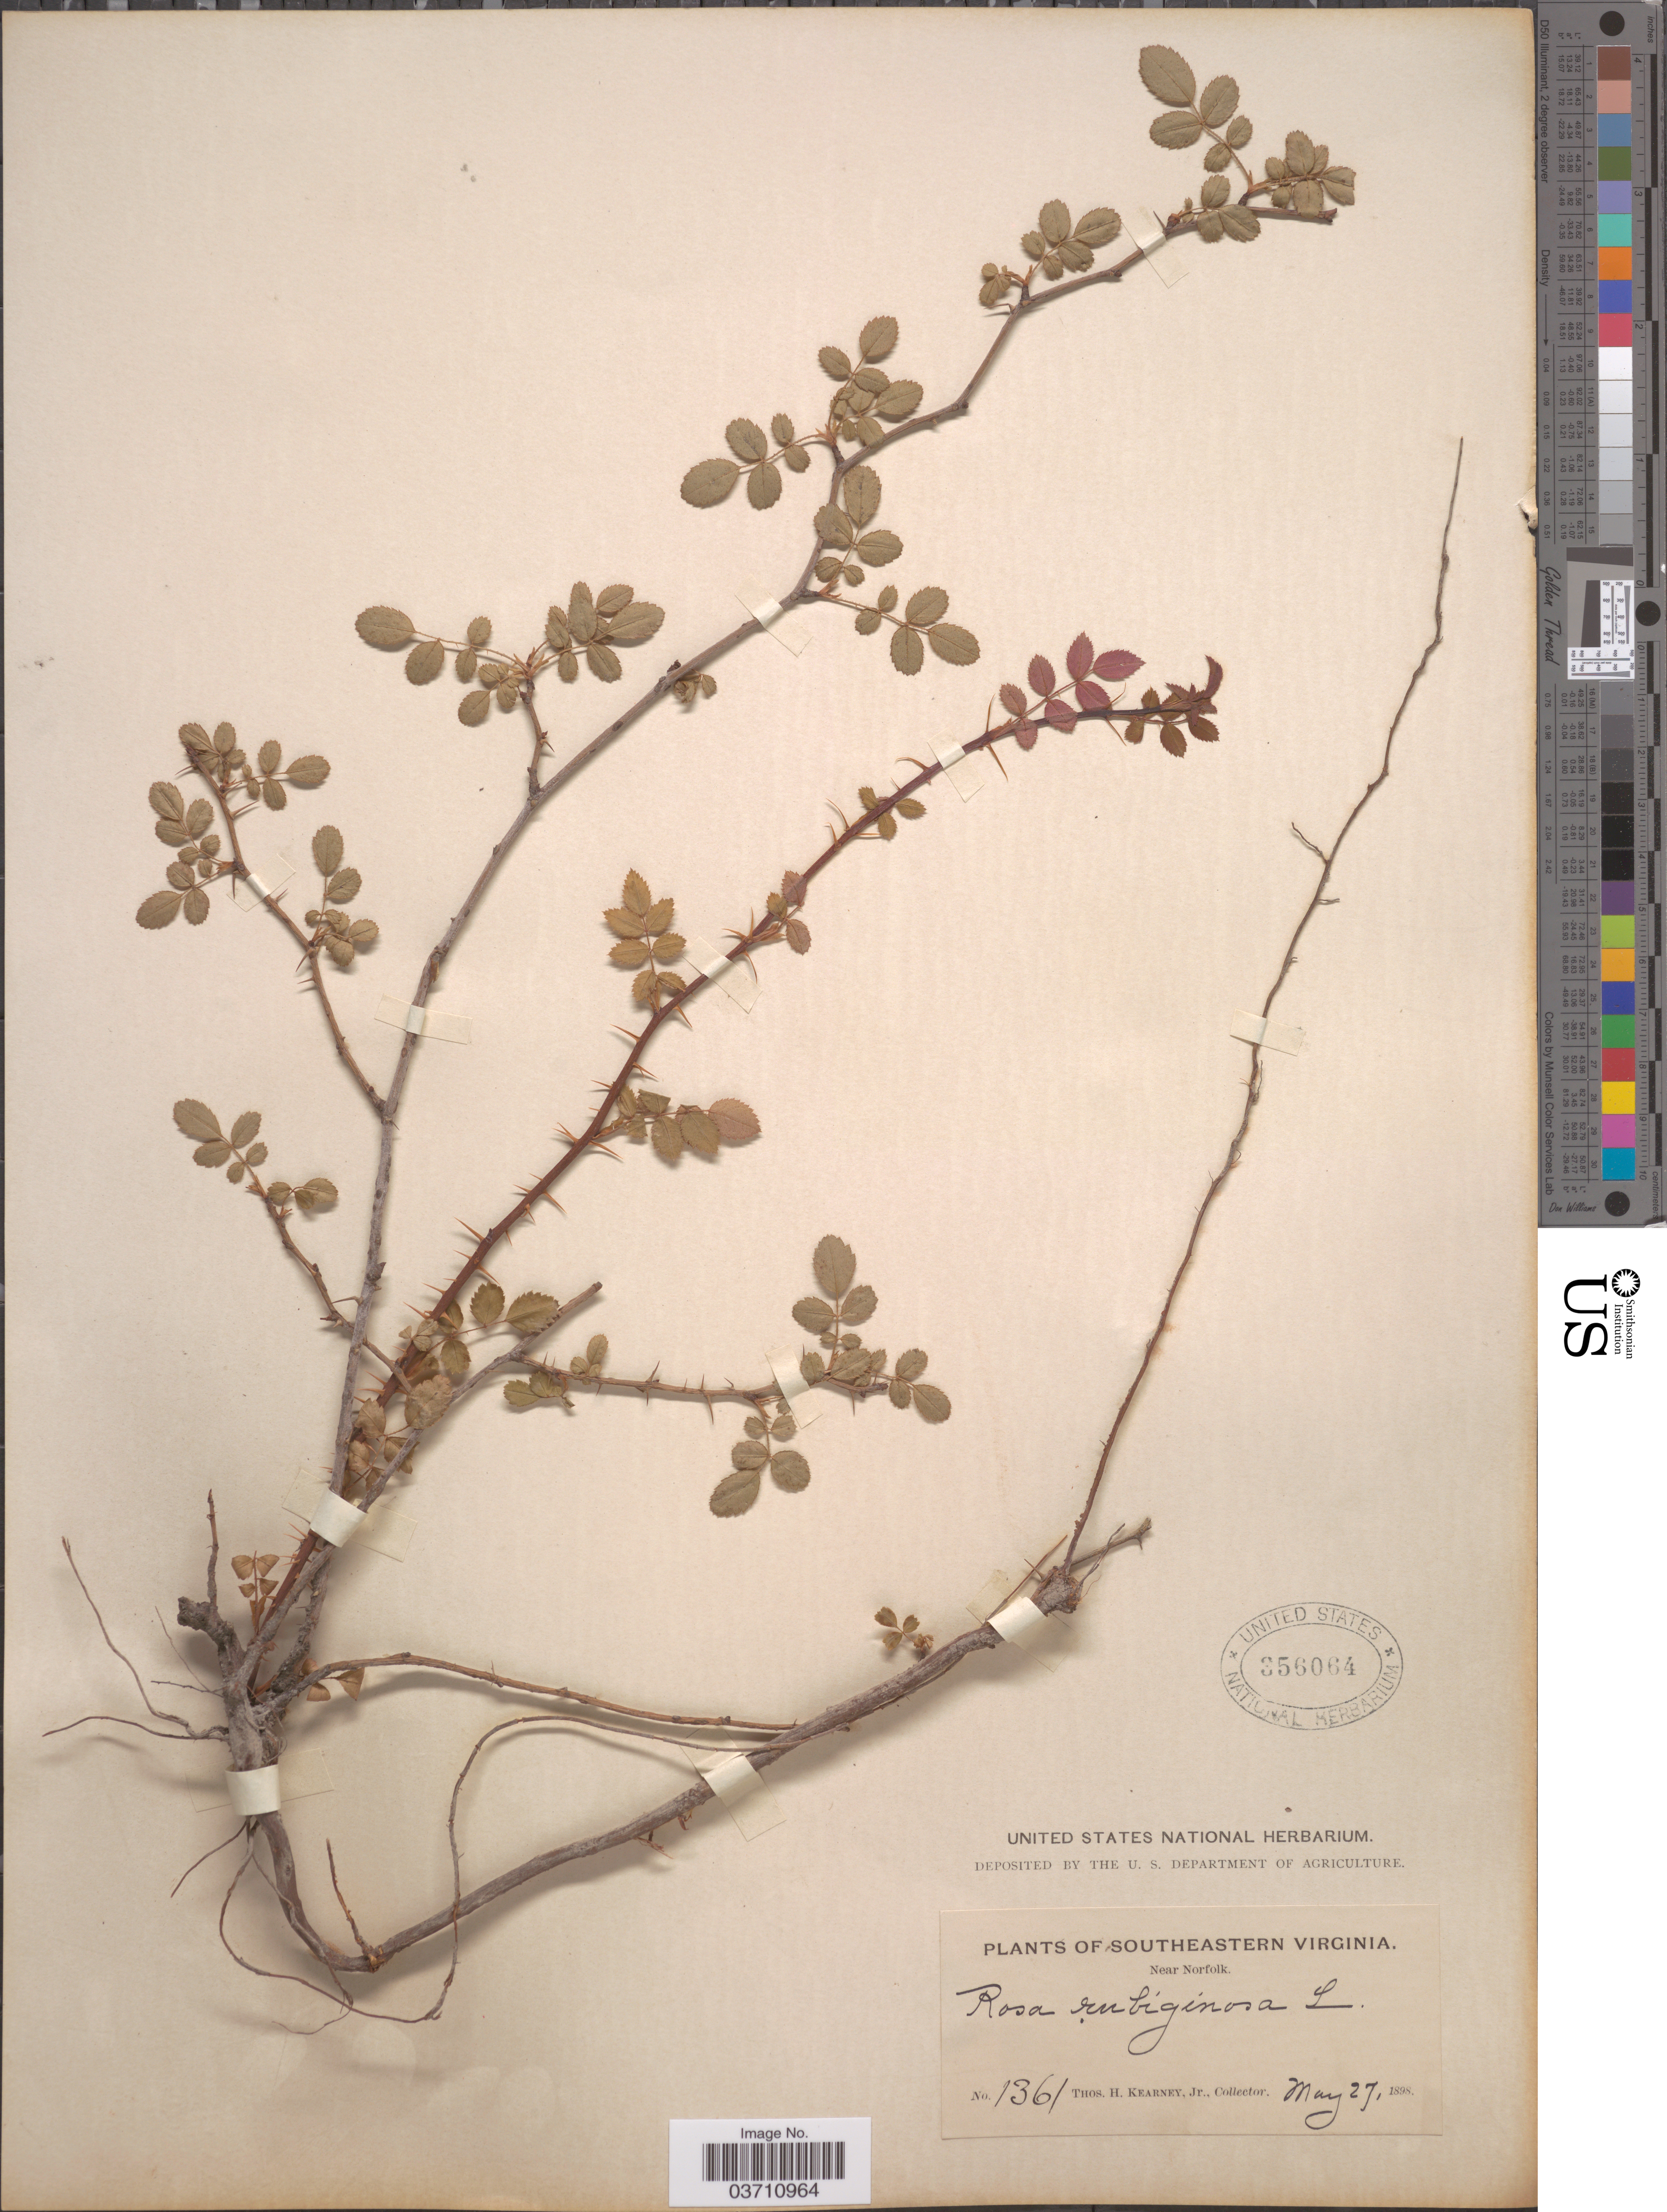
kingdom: Plantae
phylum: Tracheophyta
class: Magnoliopsida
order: Rosales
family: Rosaceae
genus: Rosa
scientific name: Rosa eglanteria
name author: L.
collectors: T. H. Kearney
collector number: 1361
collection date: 1898-05-27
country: United States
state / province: Virginia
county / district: City of Norfolk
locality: Southeastern Virginia. Near Norfolk.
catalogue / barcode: US 356064